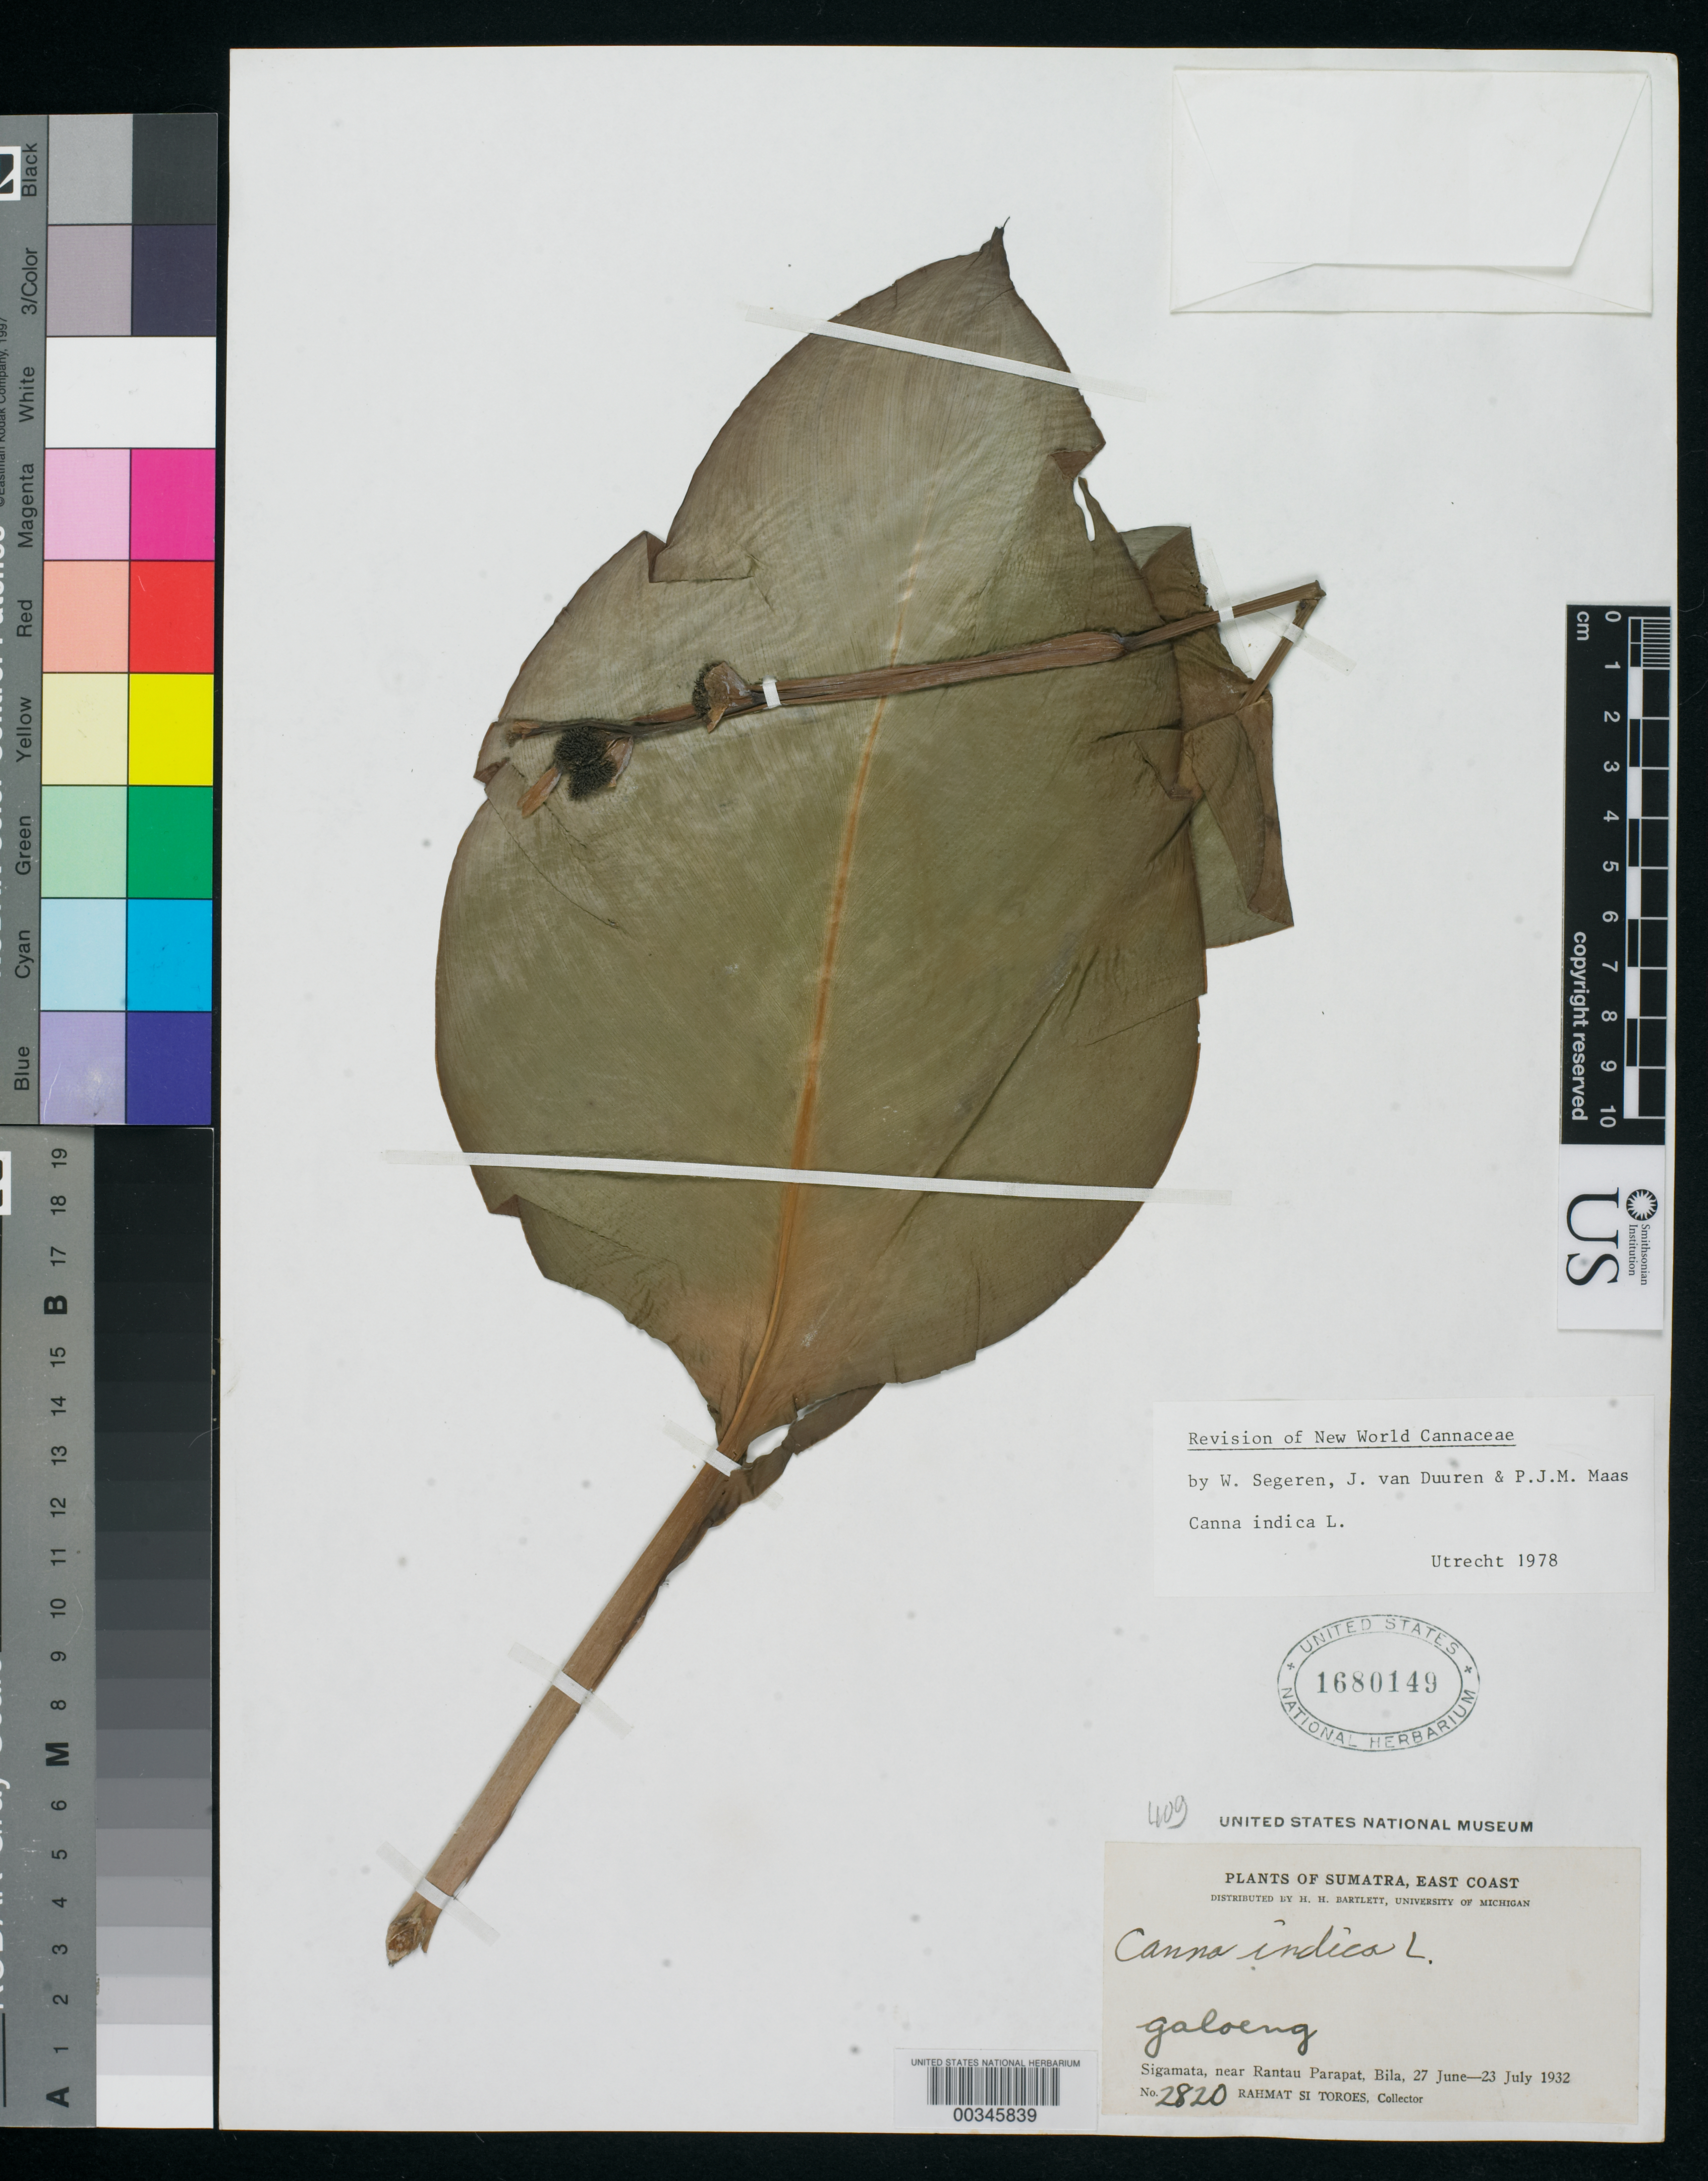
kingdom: Plantae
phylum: Tracheophyta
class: Liliopsida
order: Zingiberales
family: Cannaceae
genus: Canna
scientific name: Canna indica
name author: L.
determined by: Segeren, W.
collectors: Rahmat Si Boeea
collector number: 2820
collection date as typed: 27 Jun 1932 to 23 Jul 1932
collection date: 1932-06-27/1932-07-23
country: Indonesia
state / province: Sumatra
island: Sumatra I.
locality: (East Coast) Sigamata, near Rantau Parapat, Bila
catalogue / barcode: US 1680149